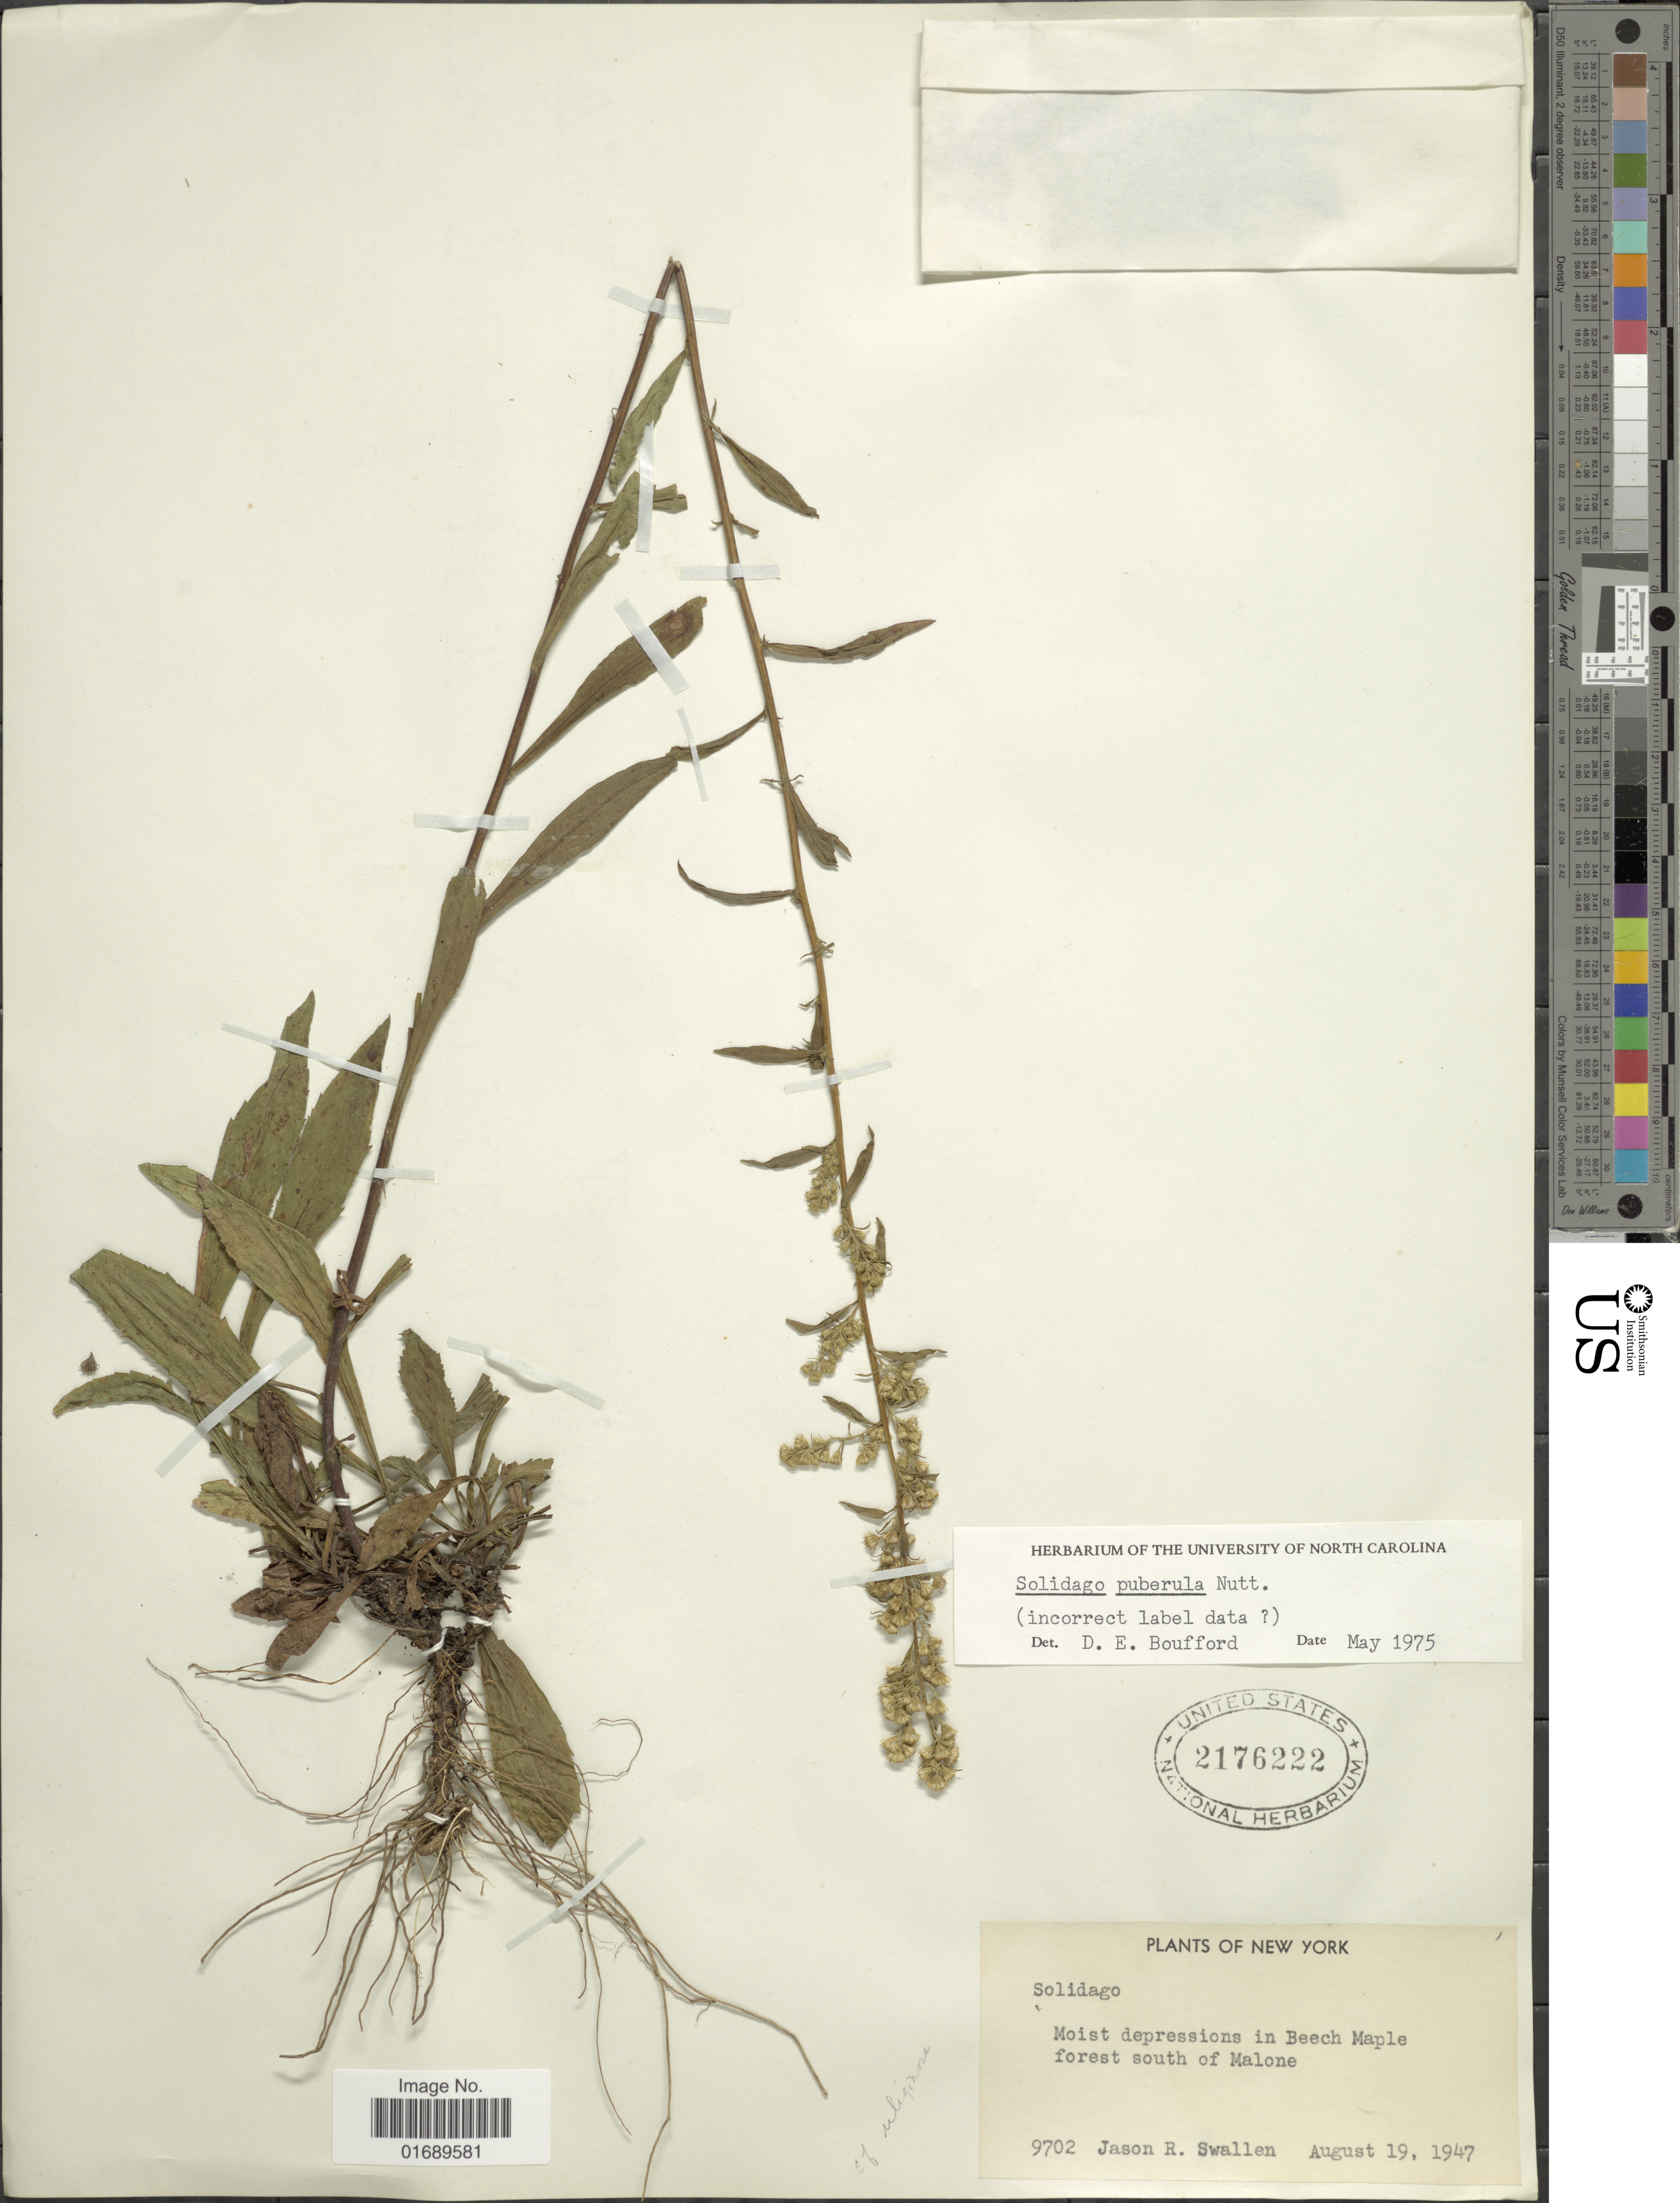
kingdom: Plantae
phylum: Tracheophyta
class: Magnoliopsida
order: Asterales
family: Asteraceae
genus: Solidago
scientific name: Solidago puberula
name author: Nutt.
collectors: J. R. Swallen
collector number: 9702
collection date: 1947-08-19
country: United States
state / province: New York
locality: Moist depressions in Beech Maple forest south of Malone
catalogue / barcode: US 2176222